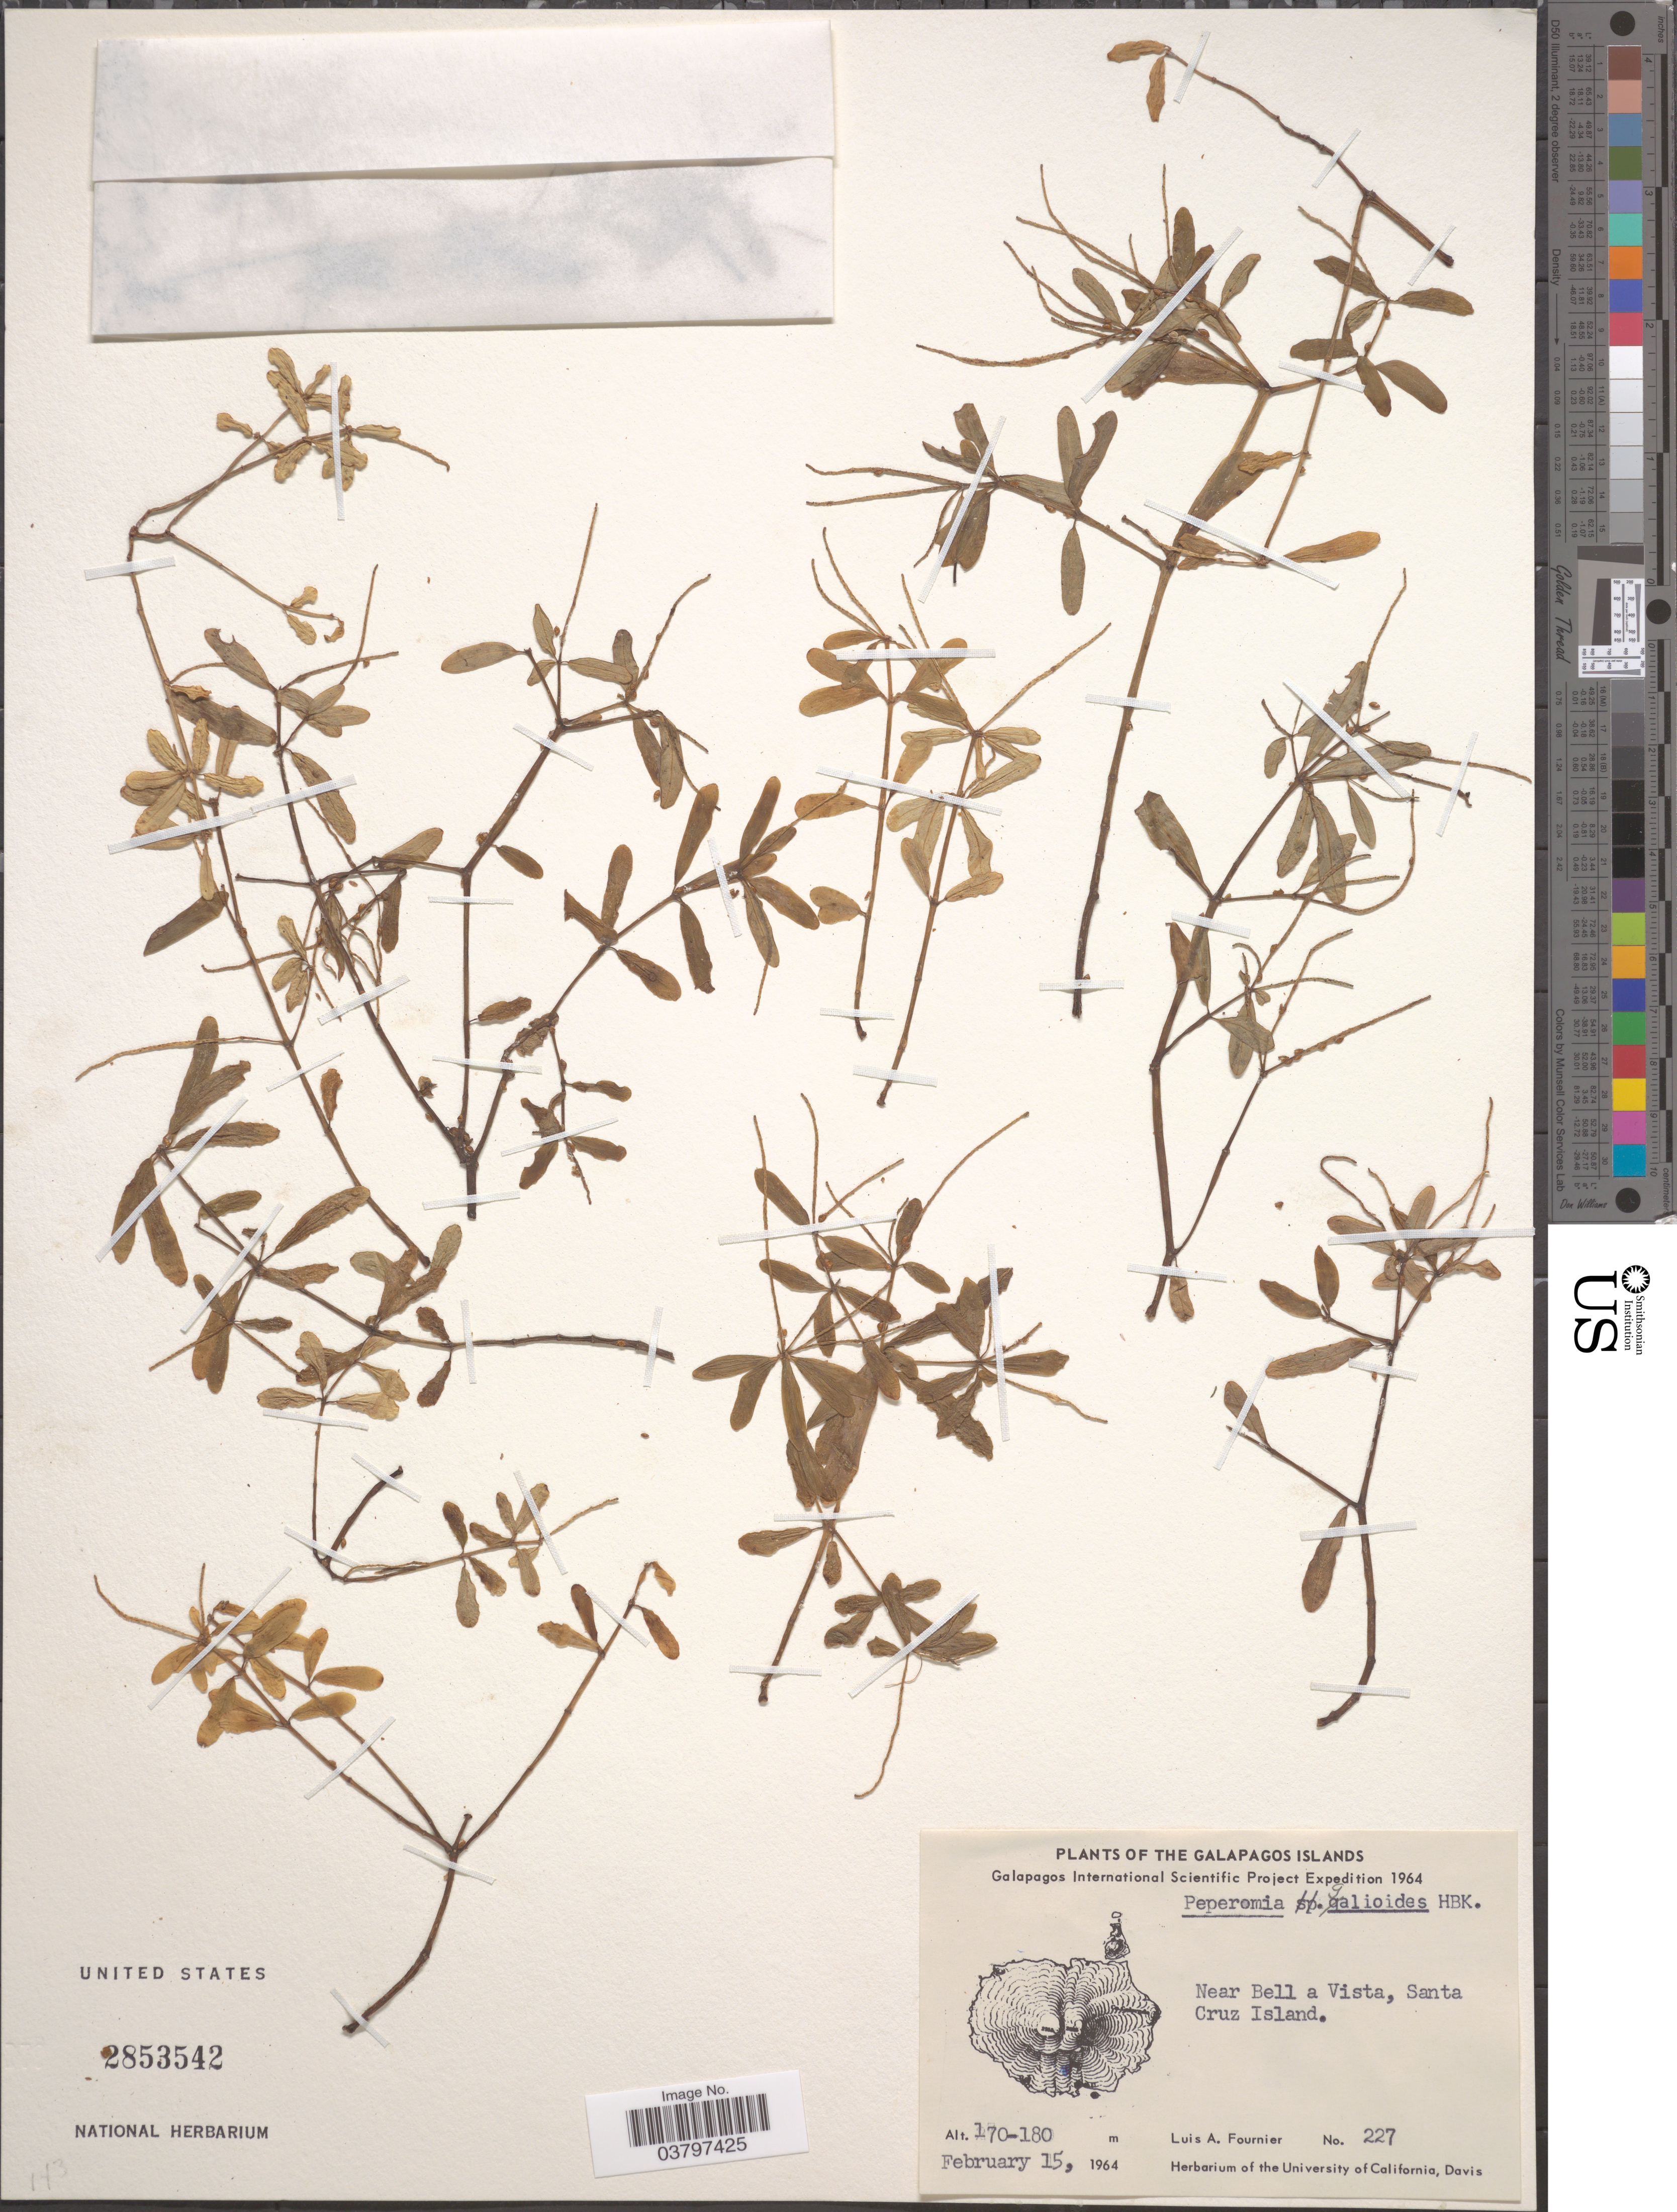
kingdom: Plantae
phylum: Tracheophyta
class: Magnoliopsida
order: Piperales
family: Piperaceae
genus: Peperomia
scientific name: Peperomia galioides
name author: Kunth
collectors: L. A. Fournier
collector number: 227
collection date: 1964-02-15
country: Ecuador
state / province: Colón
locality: The Galapagos Islands. Near Bell a Vista, Santa Cruz Island.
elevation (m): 170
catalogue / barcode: US 2853542